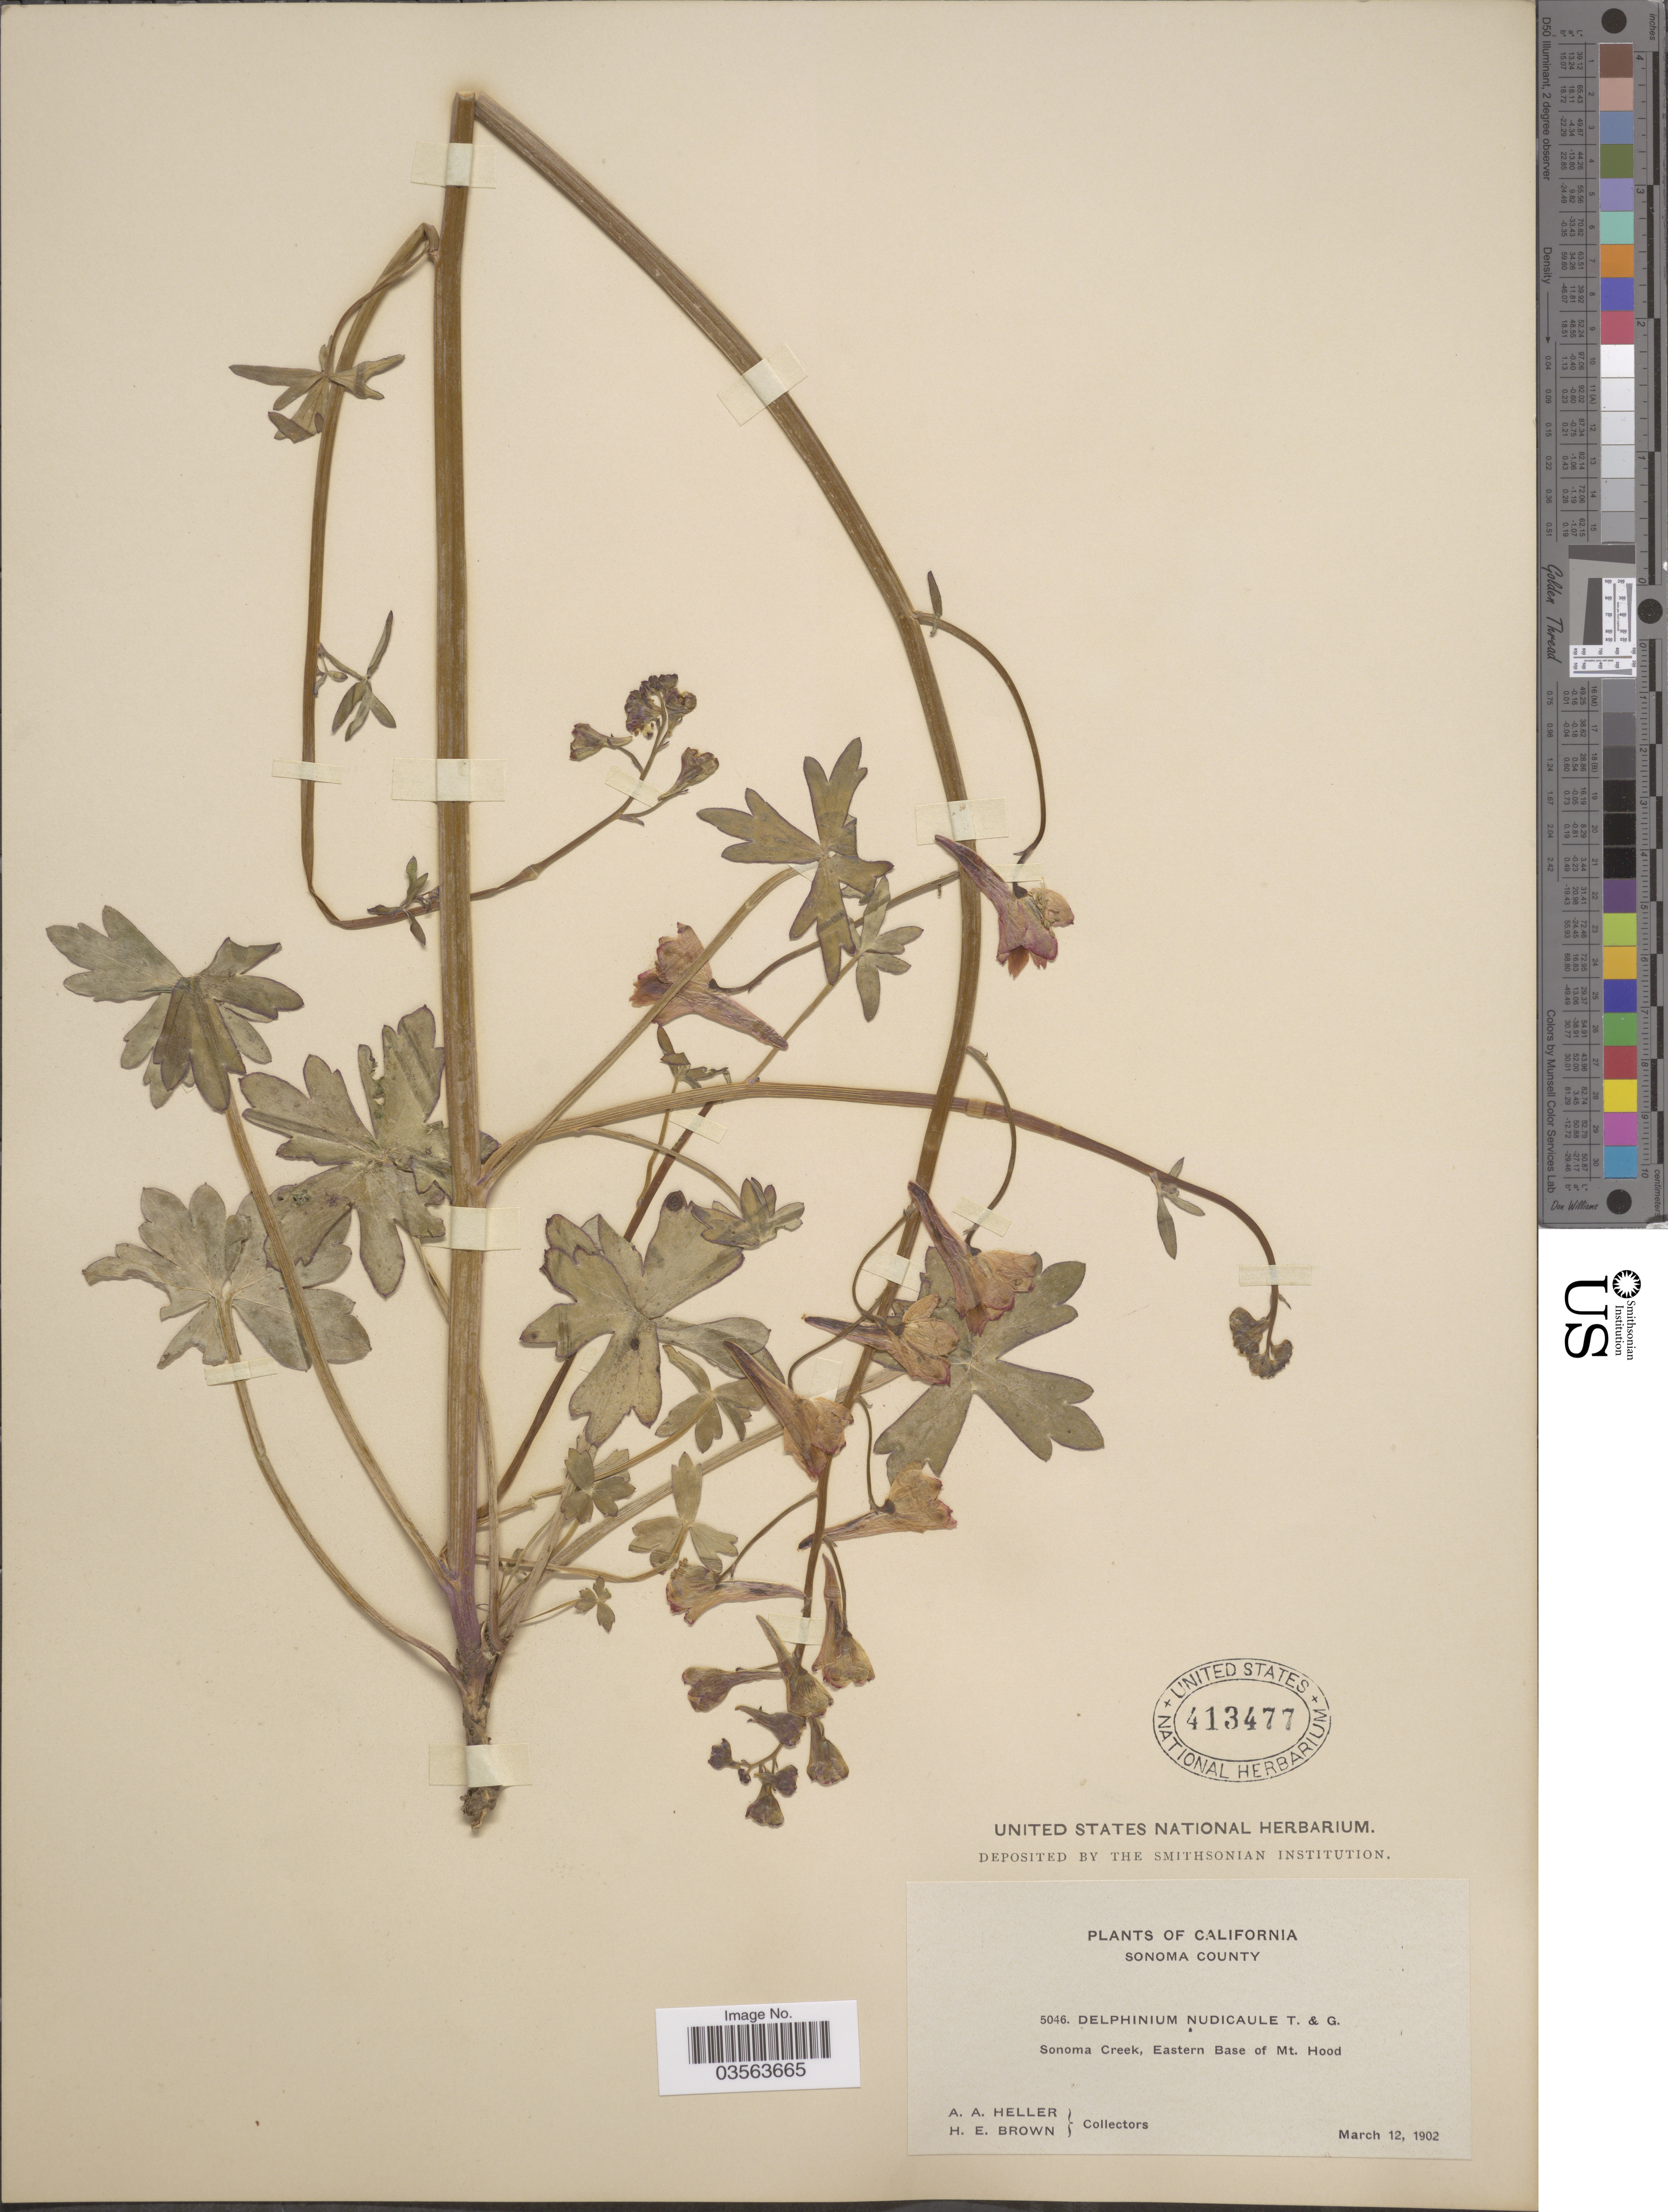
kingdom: Plantae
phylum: Tracheophyta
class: Magnoliopsida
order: Ranunculales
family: Ranunculaceae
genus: Delphinium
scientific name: Delphinium nudicaule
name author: Torr. & A. Gray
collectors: A. A. Heller & H. E. Brown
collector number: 5046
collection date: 1902-03-12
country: United States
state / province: California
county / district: Sonoma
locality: Sonoma County. Sonoma Creek, Eastern Base of Mt. Hood.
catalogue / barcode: US 413477